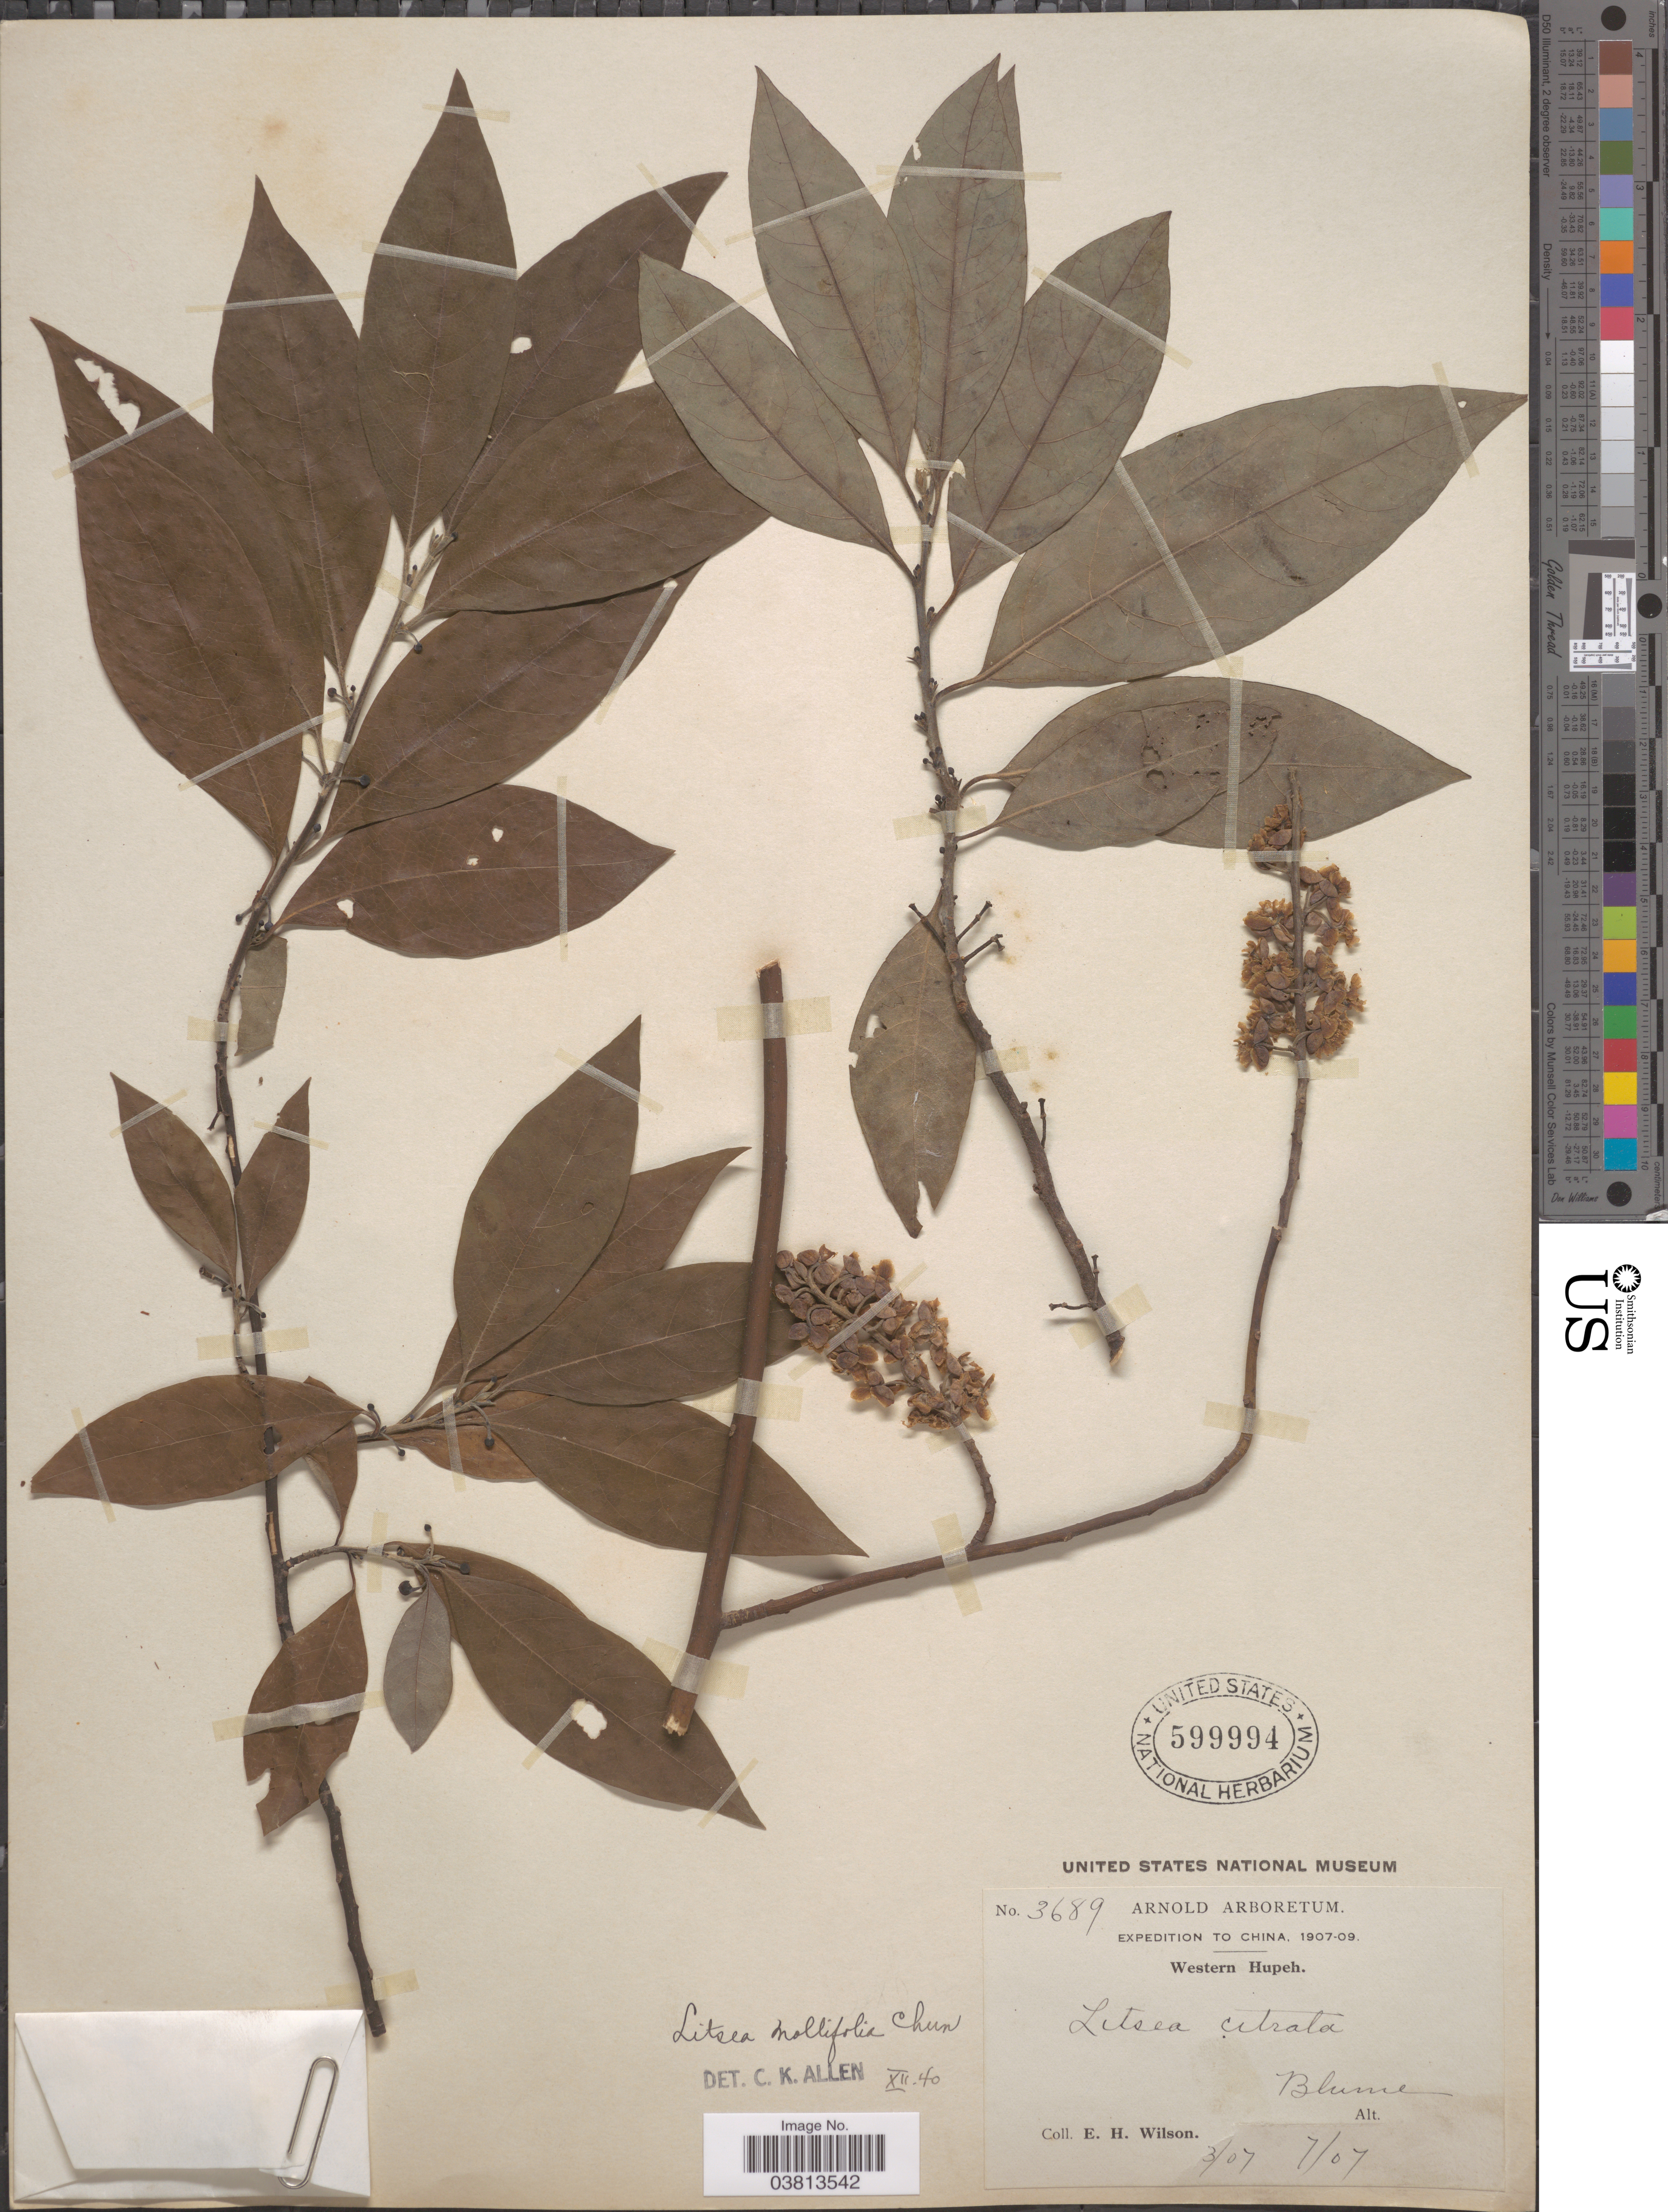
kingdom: Plantae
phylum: Tracheophyta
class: Magnoliopsida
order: Laurales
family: Lauraceae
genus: Litsea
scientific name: Litsea mollifolia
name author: Chun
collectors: E. Wilson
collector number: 3689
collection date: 1907-03/1907-07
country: China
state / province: Hubei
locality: Western Hupeh.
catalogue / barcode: US 599994